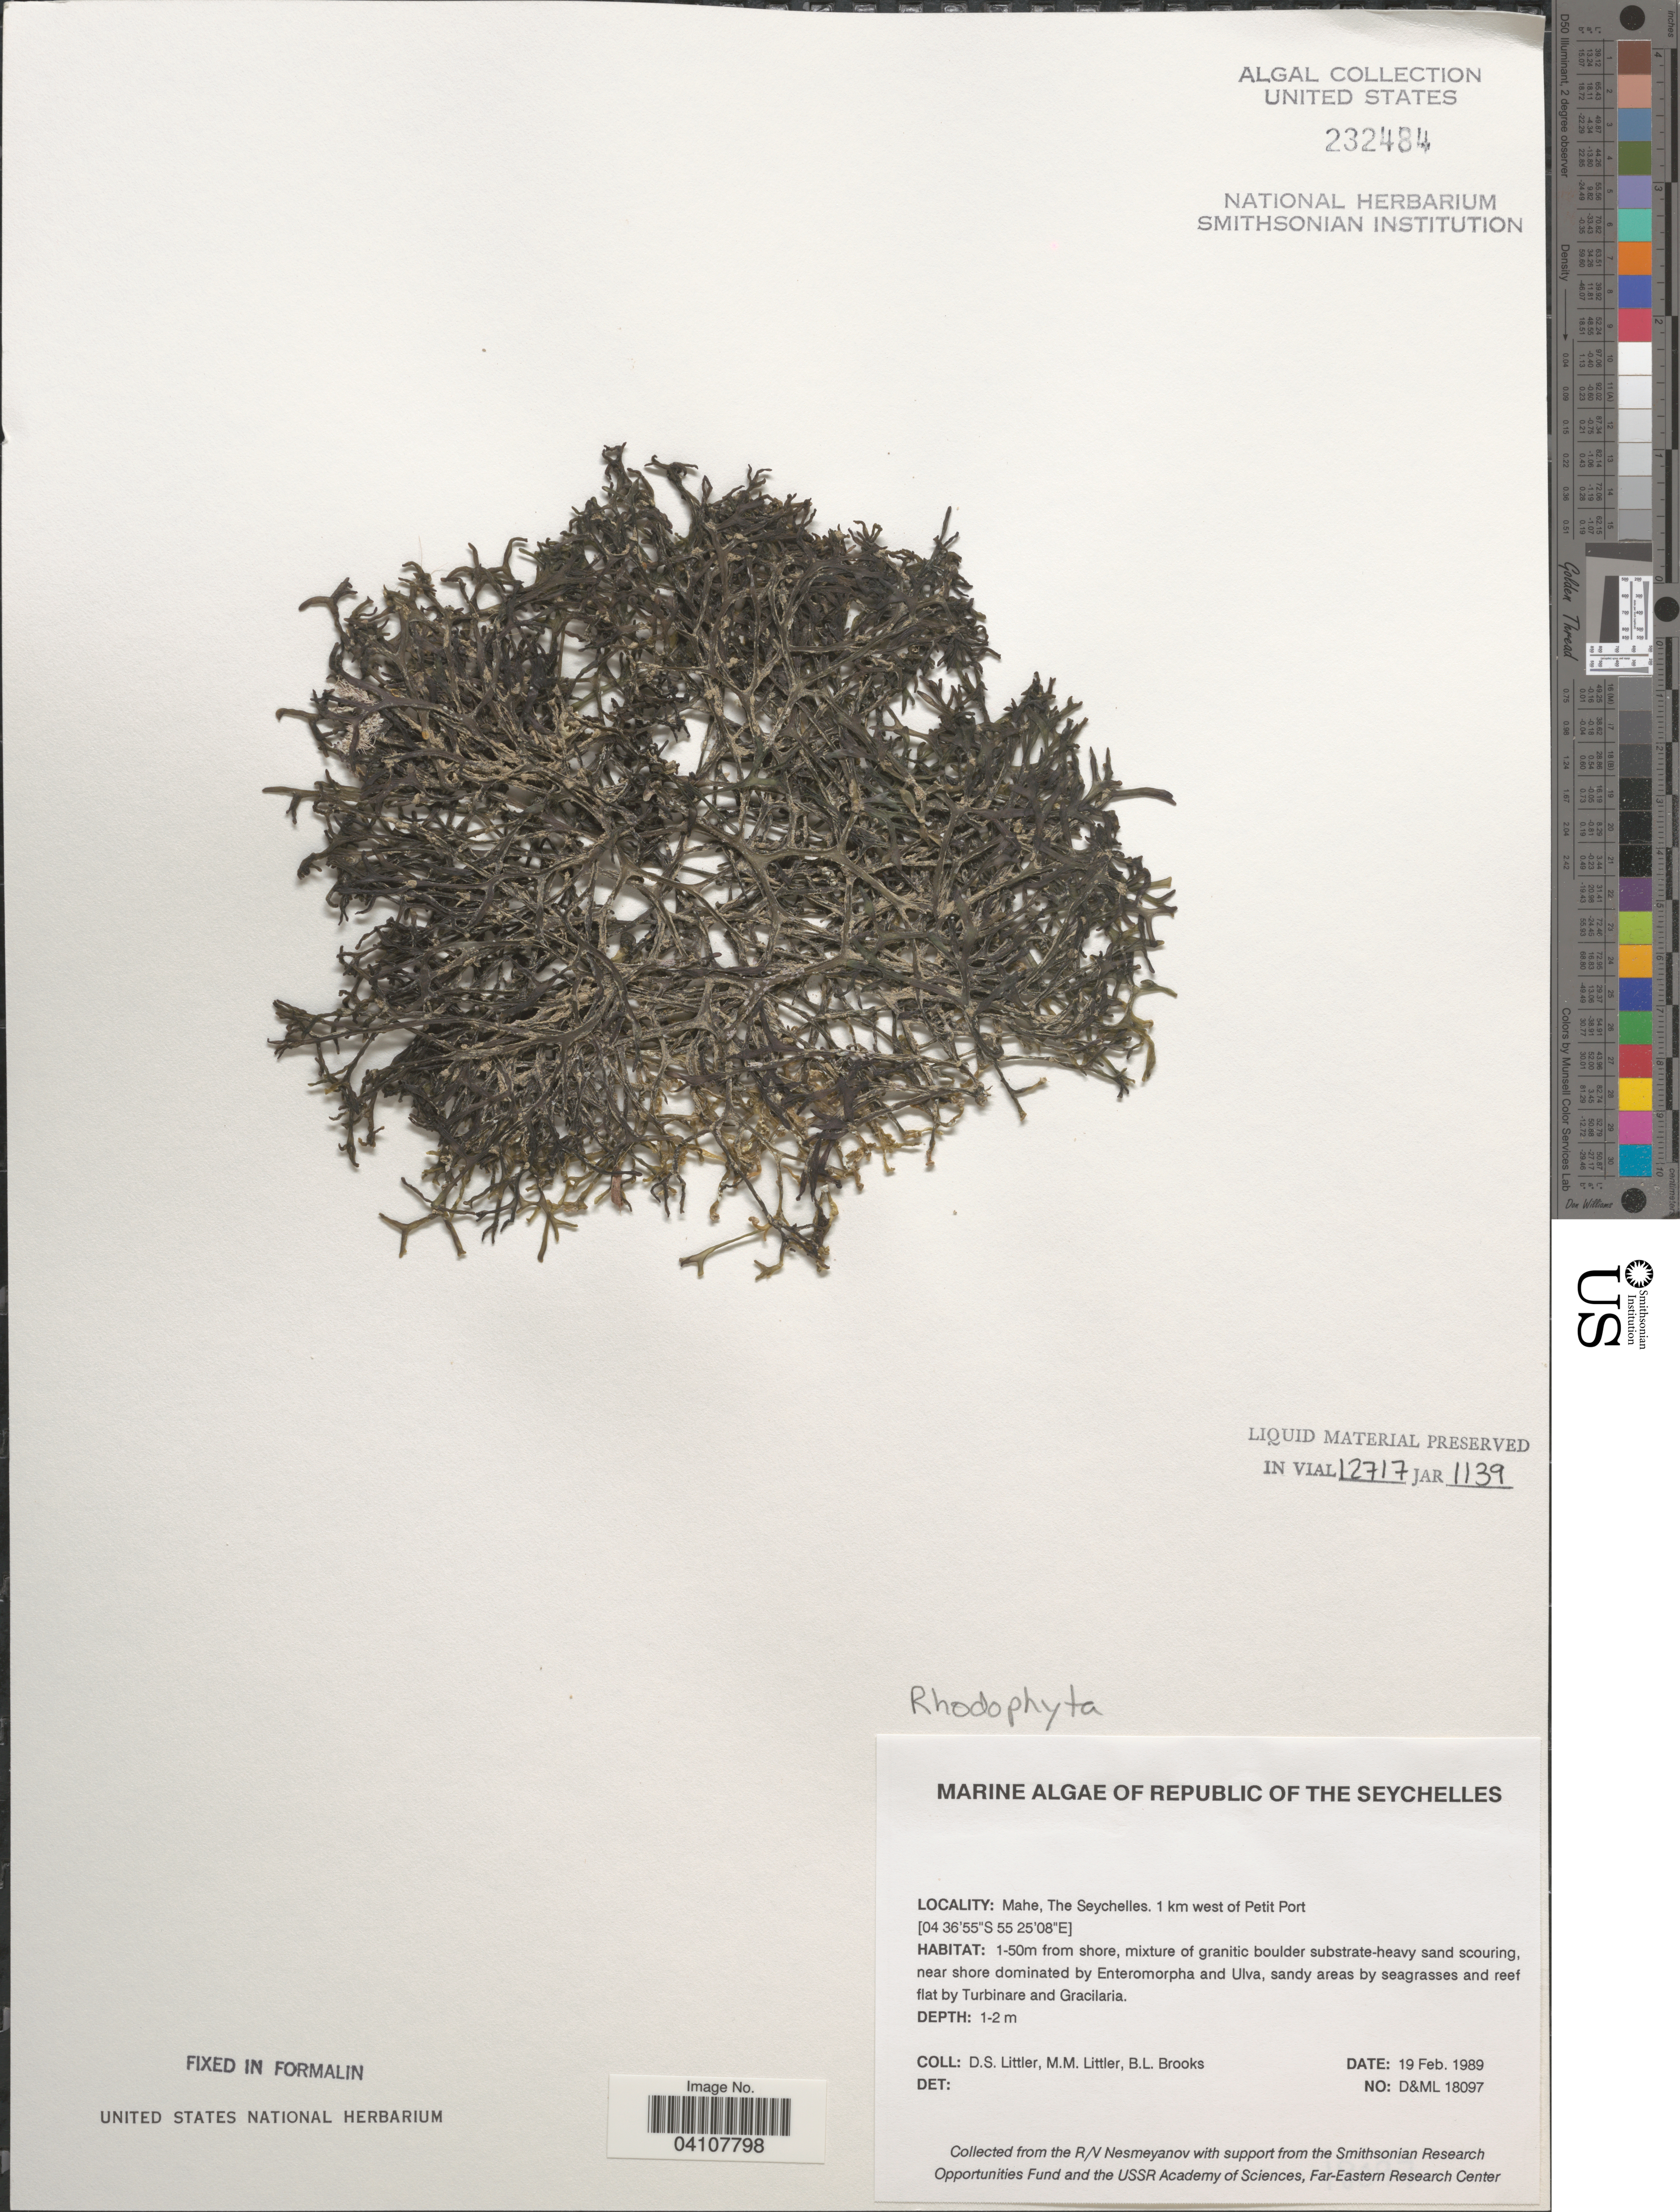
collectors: D. S. Littler & B. Brooks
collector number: D&ML18097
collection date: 1989-02-19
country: Seychelles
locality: Republic of the Seychelles. Mahe. 1 km west of Petit Port. 1-50m from shore.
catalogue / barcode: US 232484